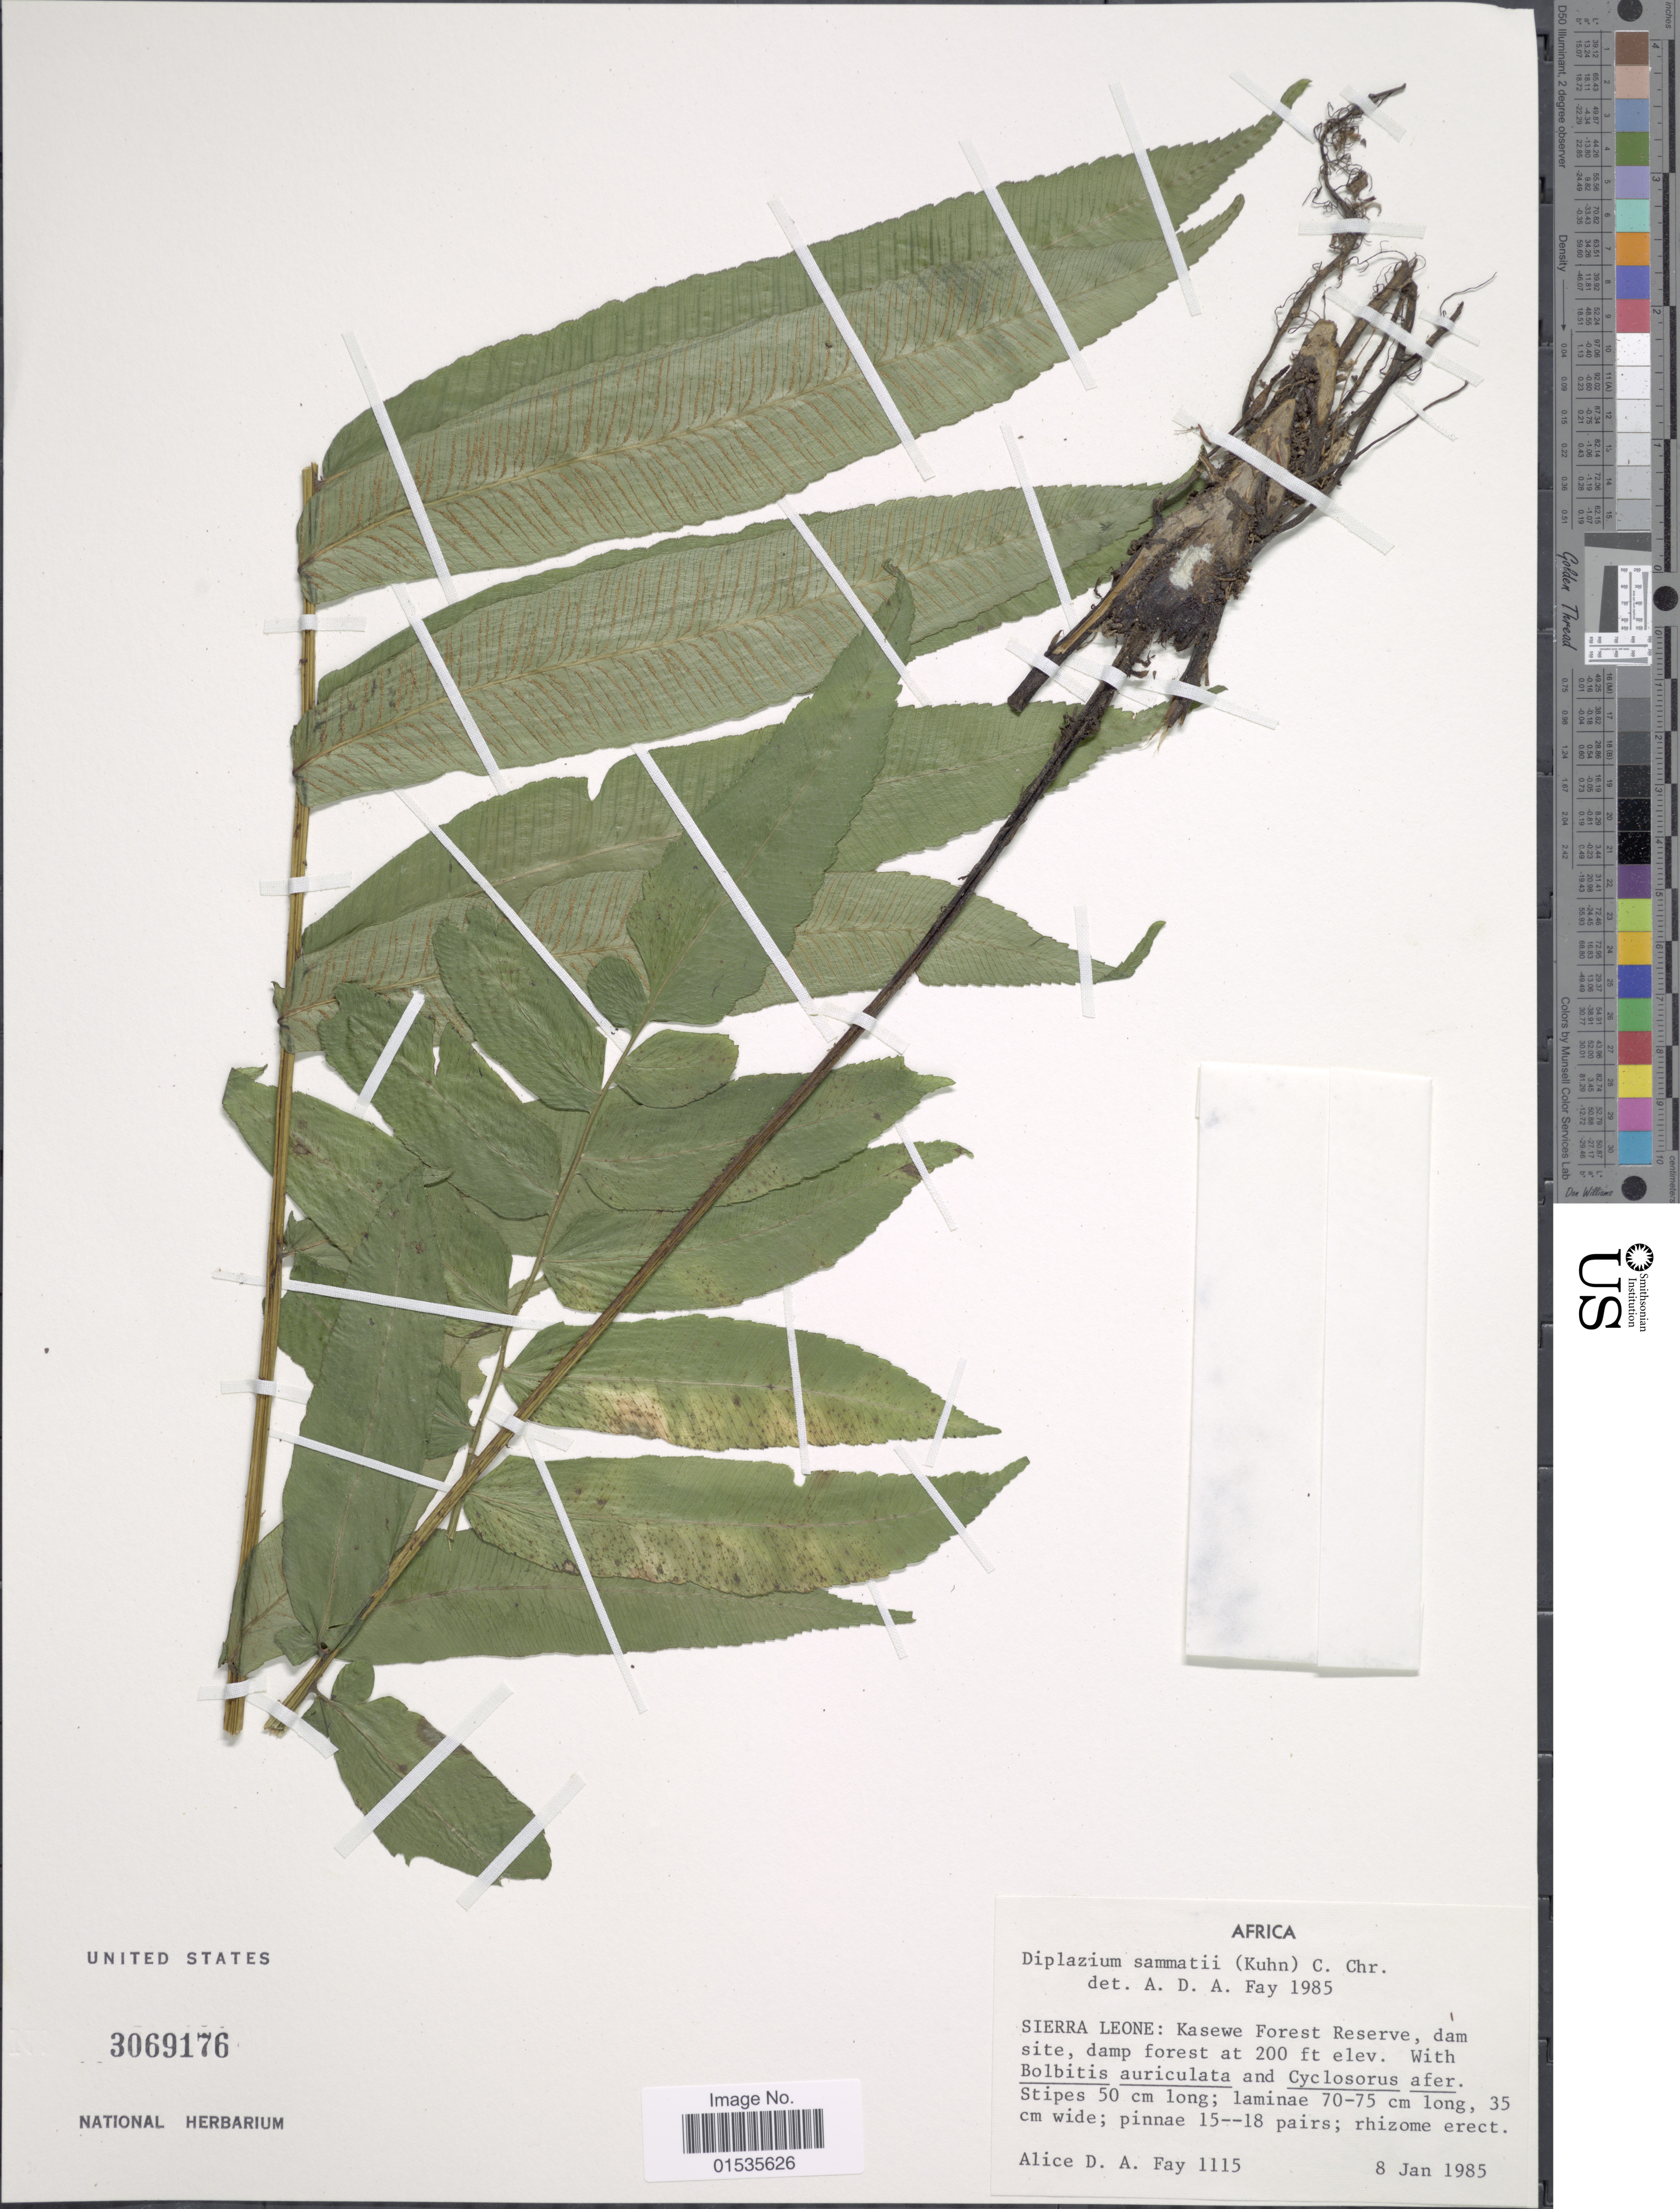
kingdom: Plantae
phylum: Tracheophyta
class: Polypodiopsida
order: Polypodiales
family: Athyriaceae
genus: Diplazium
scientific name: Diplazium sammatii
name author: (Kuhn) C. Chr.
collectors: A. Fay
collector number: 1115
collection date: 1985-01-08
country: Sierra Leone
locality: Africa. Sierra Leona: Kasewe Forest Reserve, dam site.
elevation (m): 61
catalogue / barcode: US 3069176